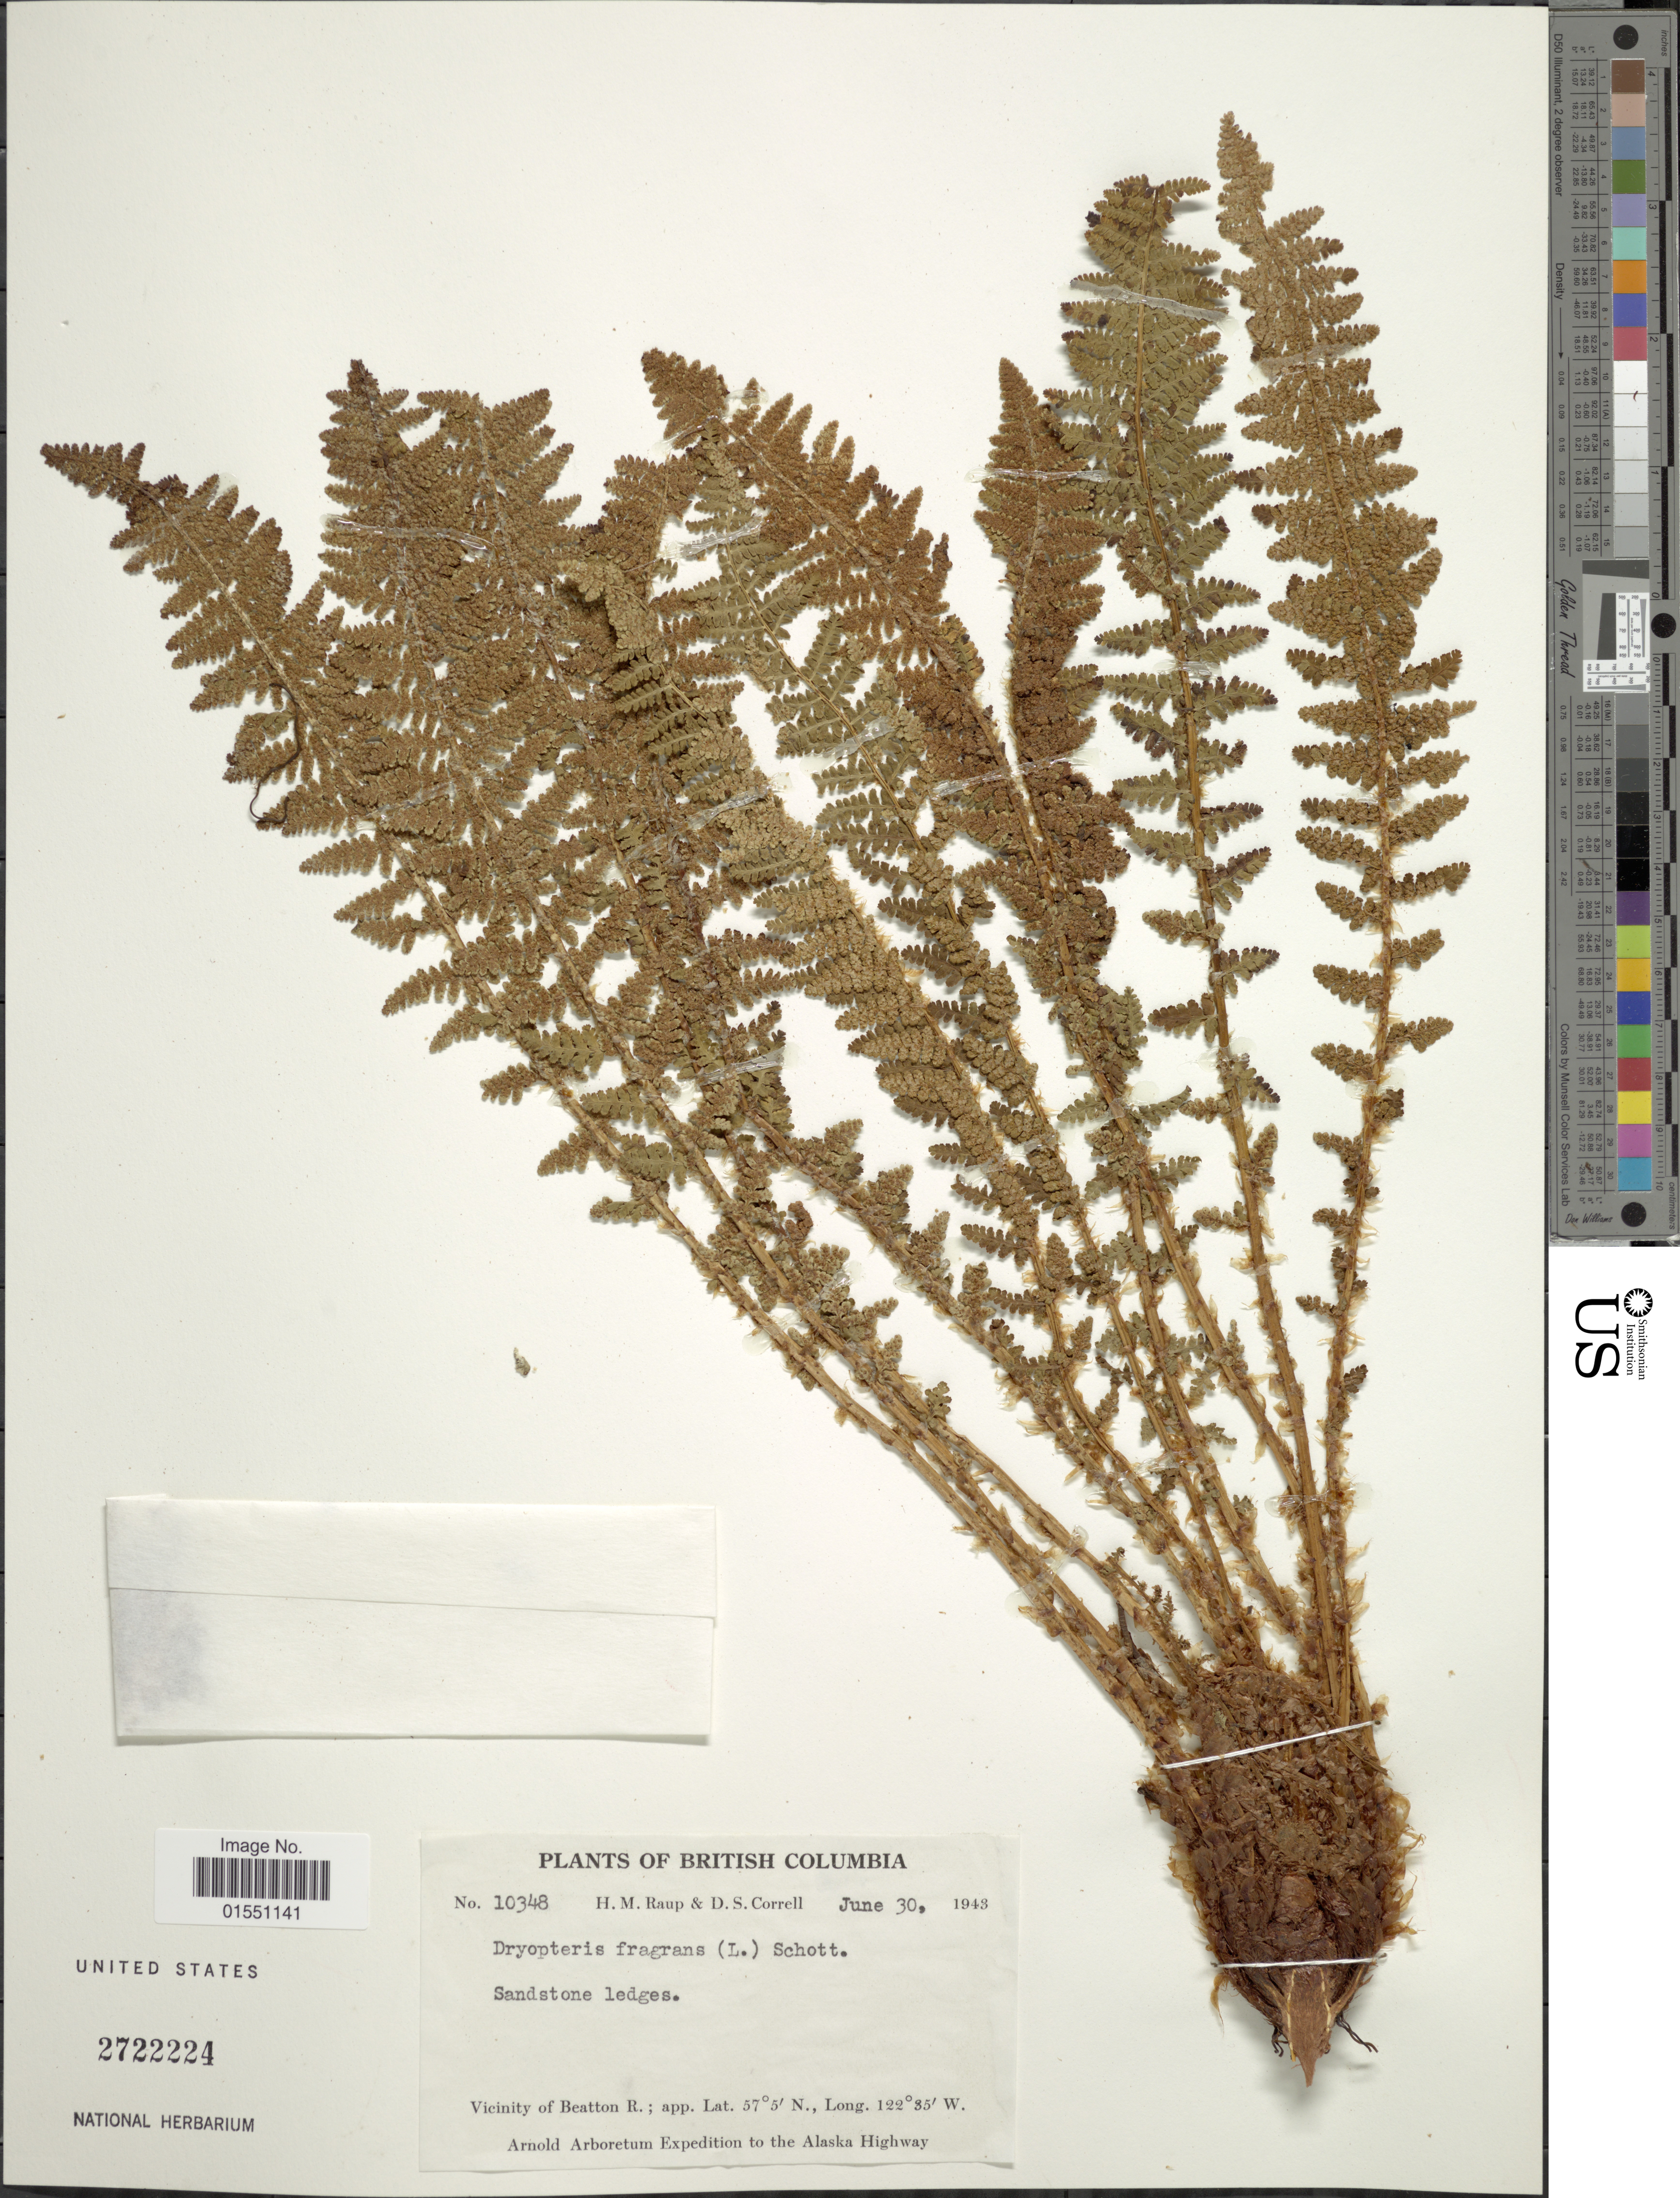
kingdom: Plantae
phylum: Tracheophyta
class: Polypodiopsida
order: Polypodiales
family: Dryopteridaceae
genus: Dryopteris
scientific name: Dryopteris fragrans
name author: (L.) Schott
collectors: H. Raup & D. S. Correll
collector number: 10348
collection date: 1943-06-30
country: Canada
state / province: British Columbia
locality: Vicinity of Beatton R. Alaska Highway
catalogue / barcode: US 2722224